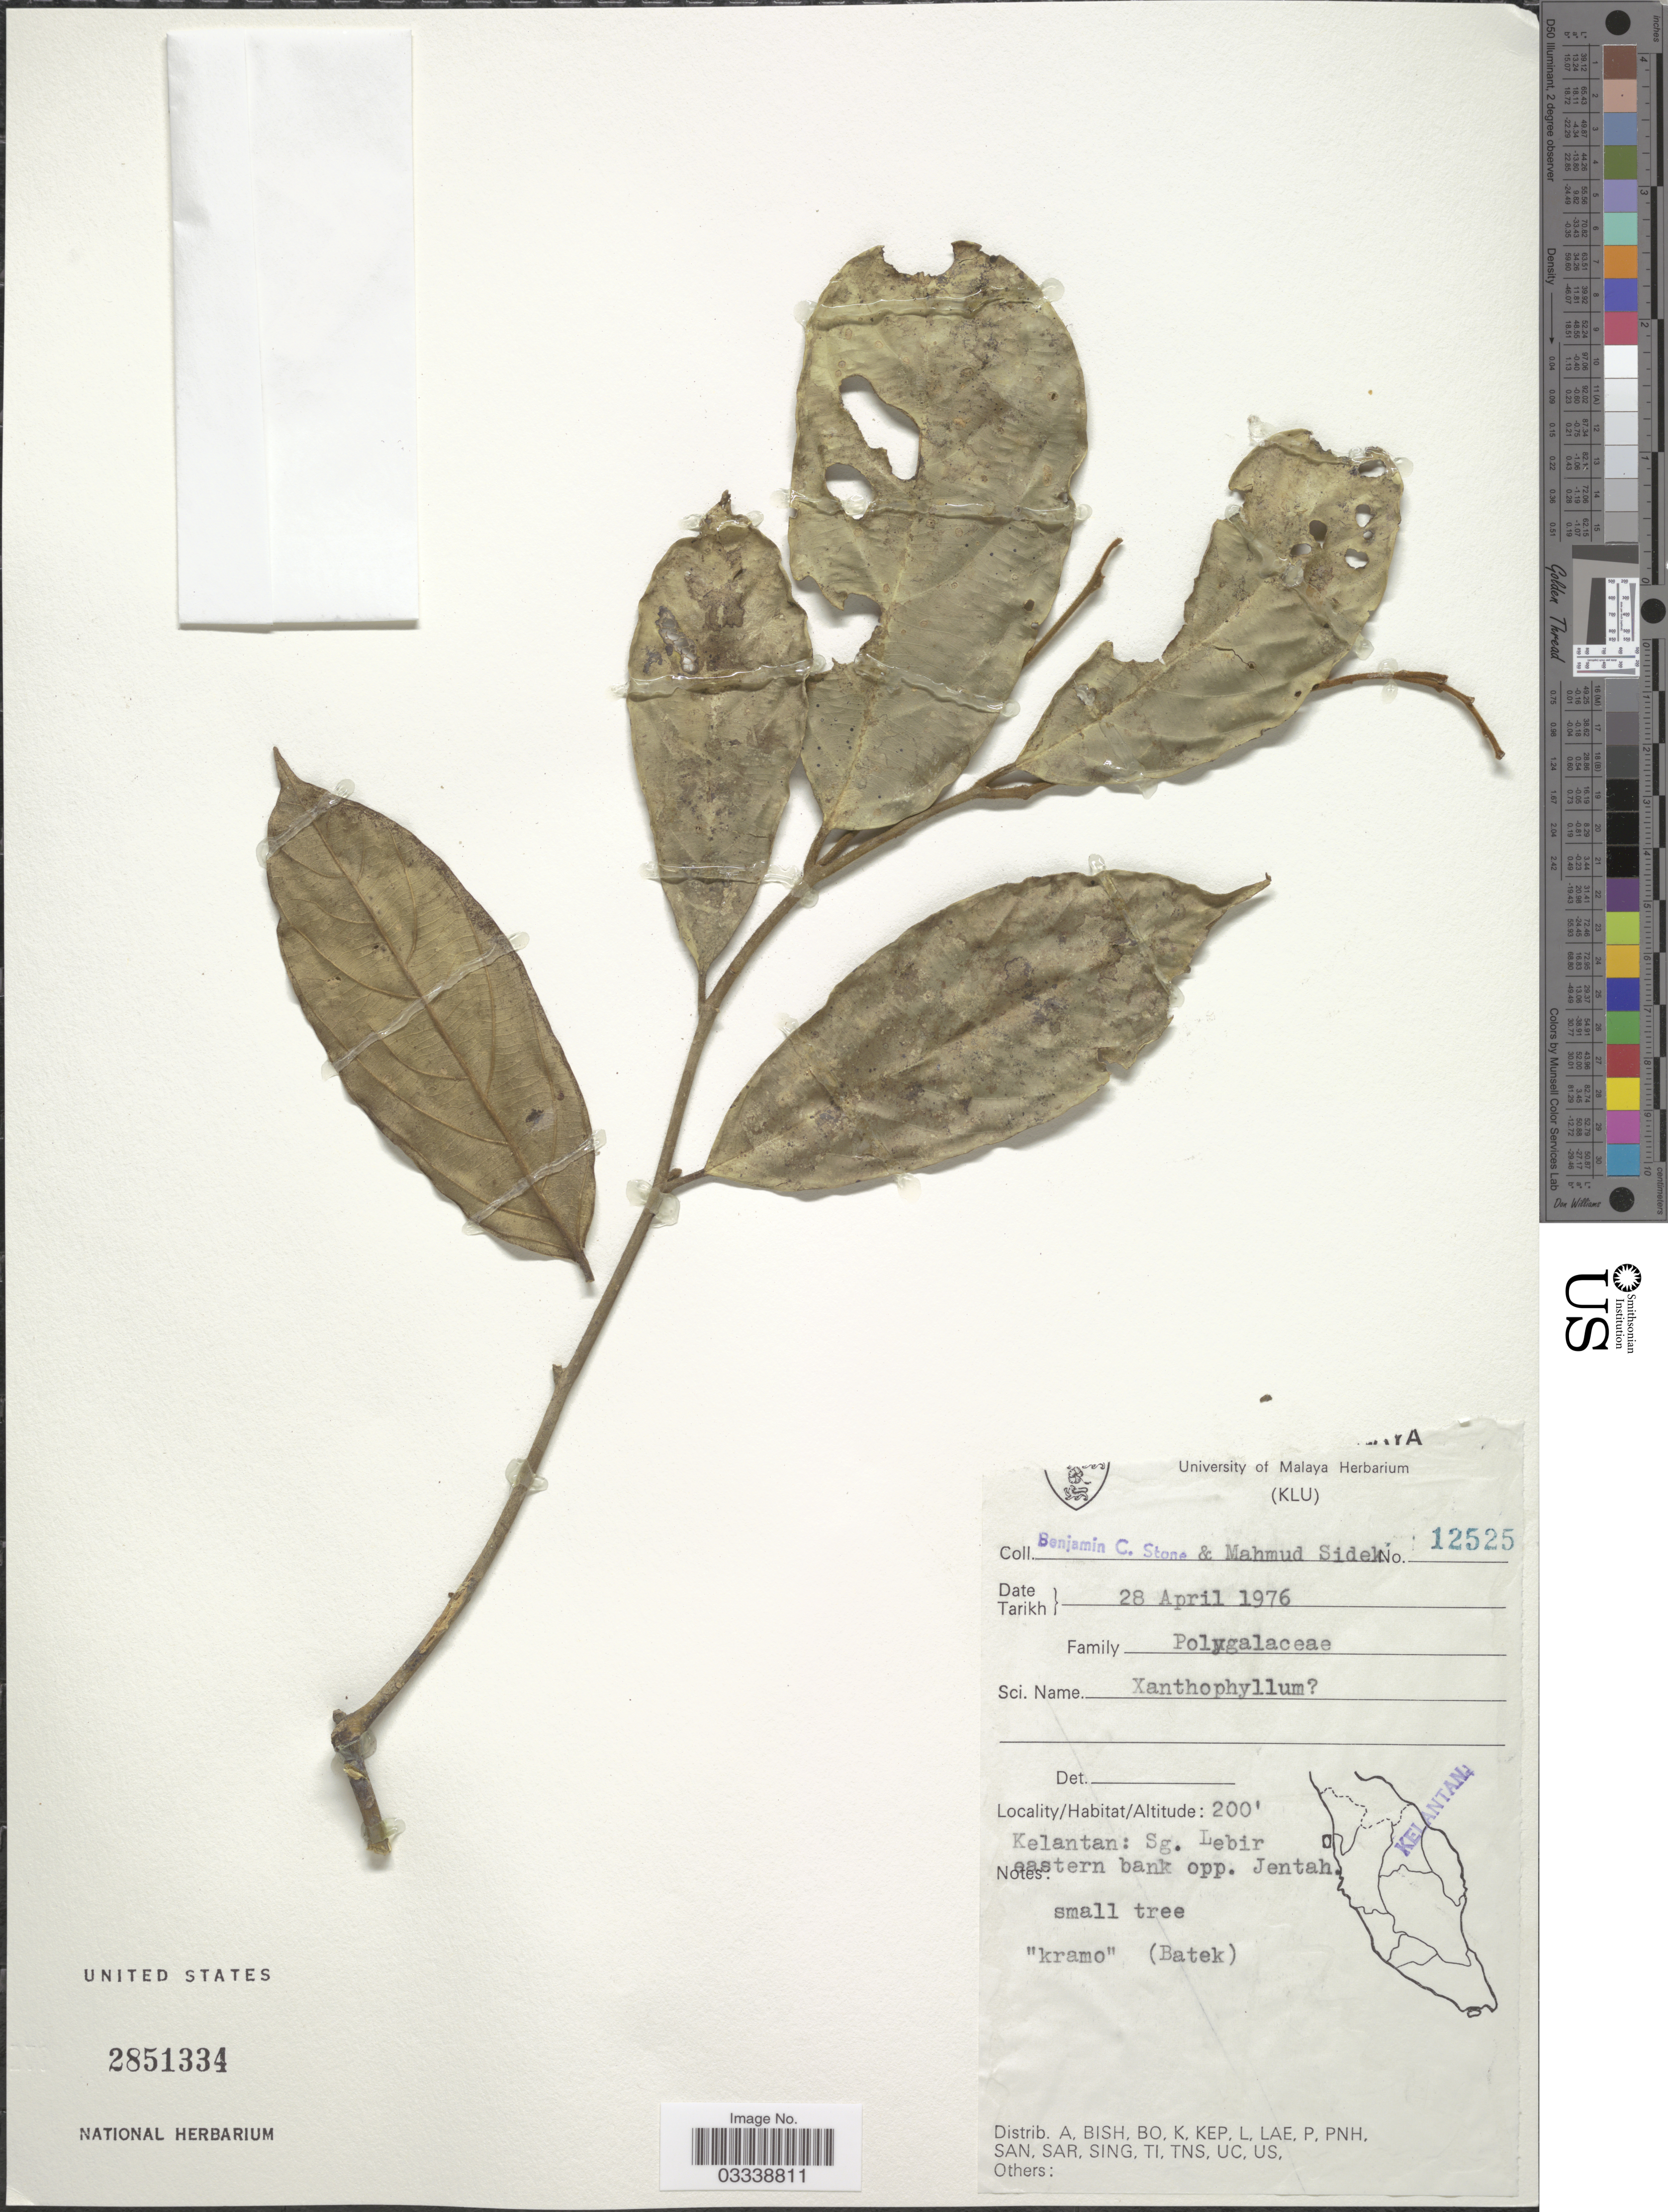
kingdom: Plantae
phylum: Tracheophyta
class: Magnoliopsida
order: Fabales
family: Polygalaceae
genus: Xanthophyllum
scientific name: Xanthophyllum sp.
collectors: B. C. Stone & M. Sidek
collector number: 12525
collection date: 1976-04-28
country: Malaysia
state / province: Kelantan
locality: [illegible text]a. Sg. Lebir eastern bank opp. Jentah.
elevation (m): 61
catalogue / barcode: US 2851334